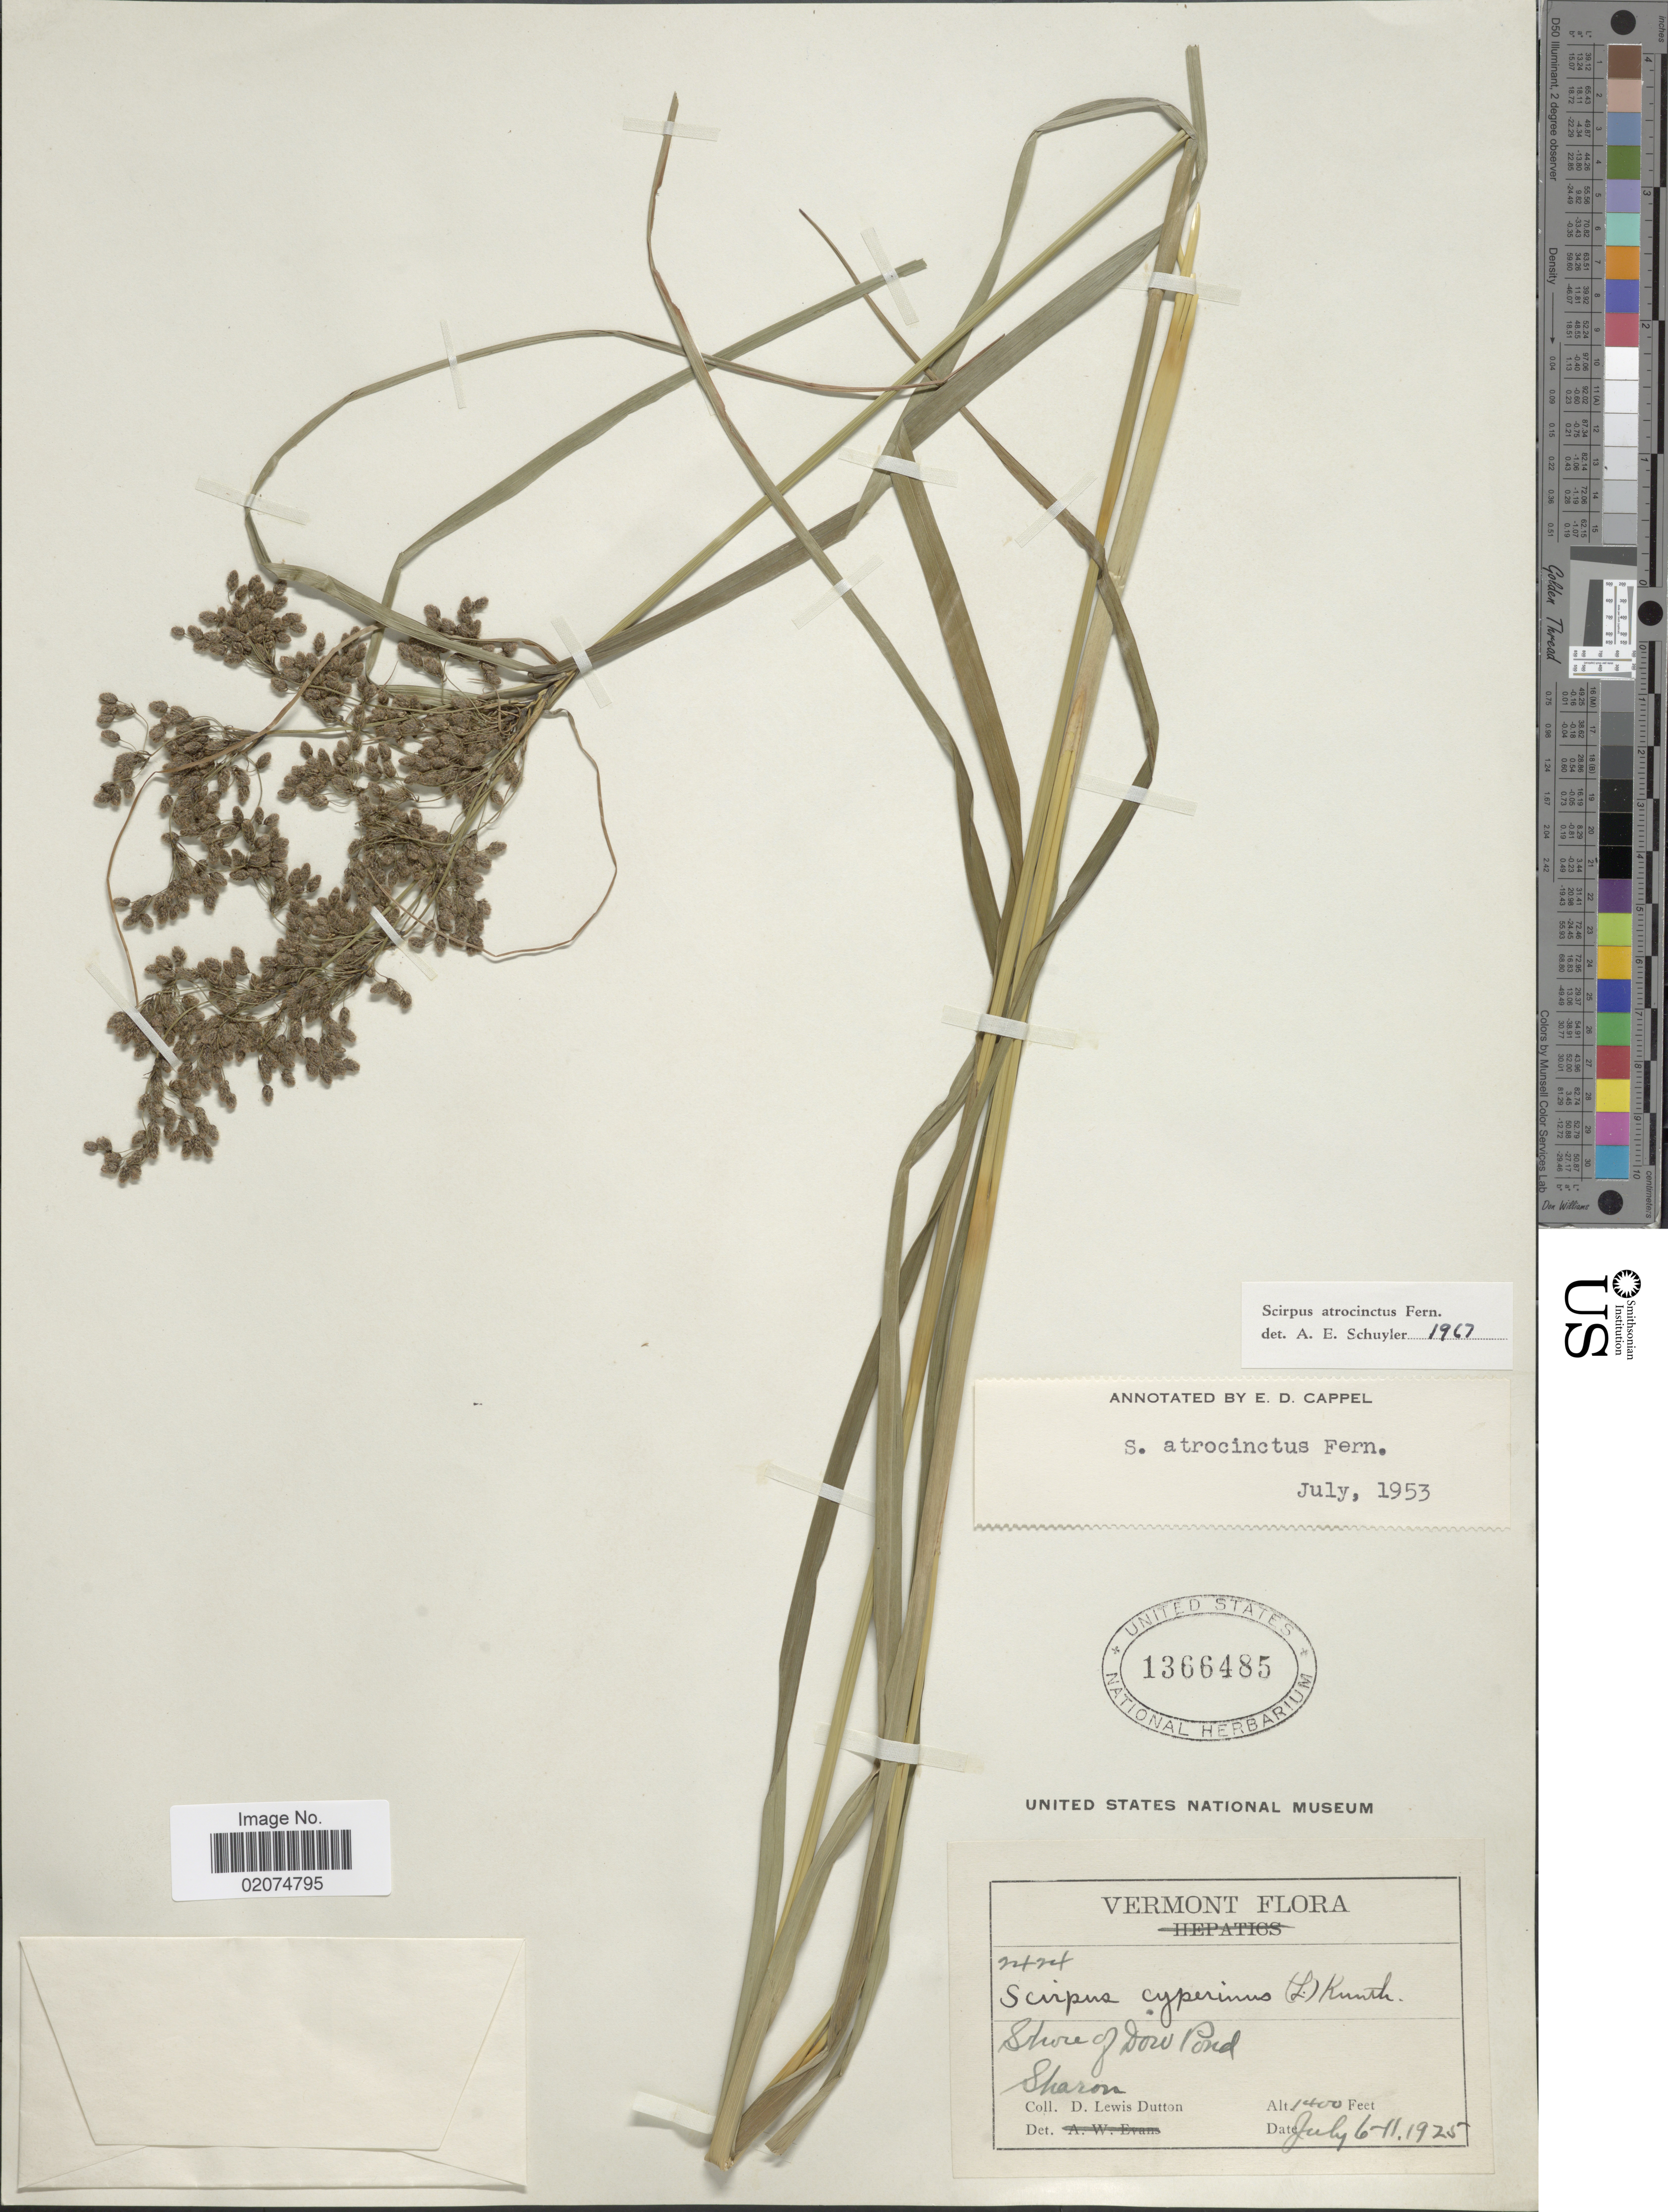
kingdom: Plantae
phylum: Tracheophyta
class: Liliopsida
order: Poales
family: Cyperaceae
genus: Scirpus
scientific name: Scirpus atrocinctus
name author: Fernald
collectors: D. Dutton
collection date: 1925-07-06/1925-07-11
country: United States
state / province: Vermont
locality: Shore of Dow Pond, Sharon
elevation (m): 427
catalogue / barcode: US 1366485